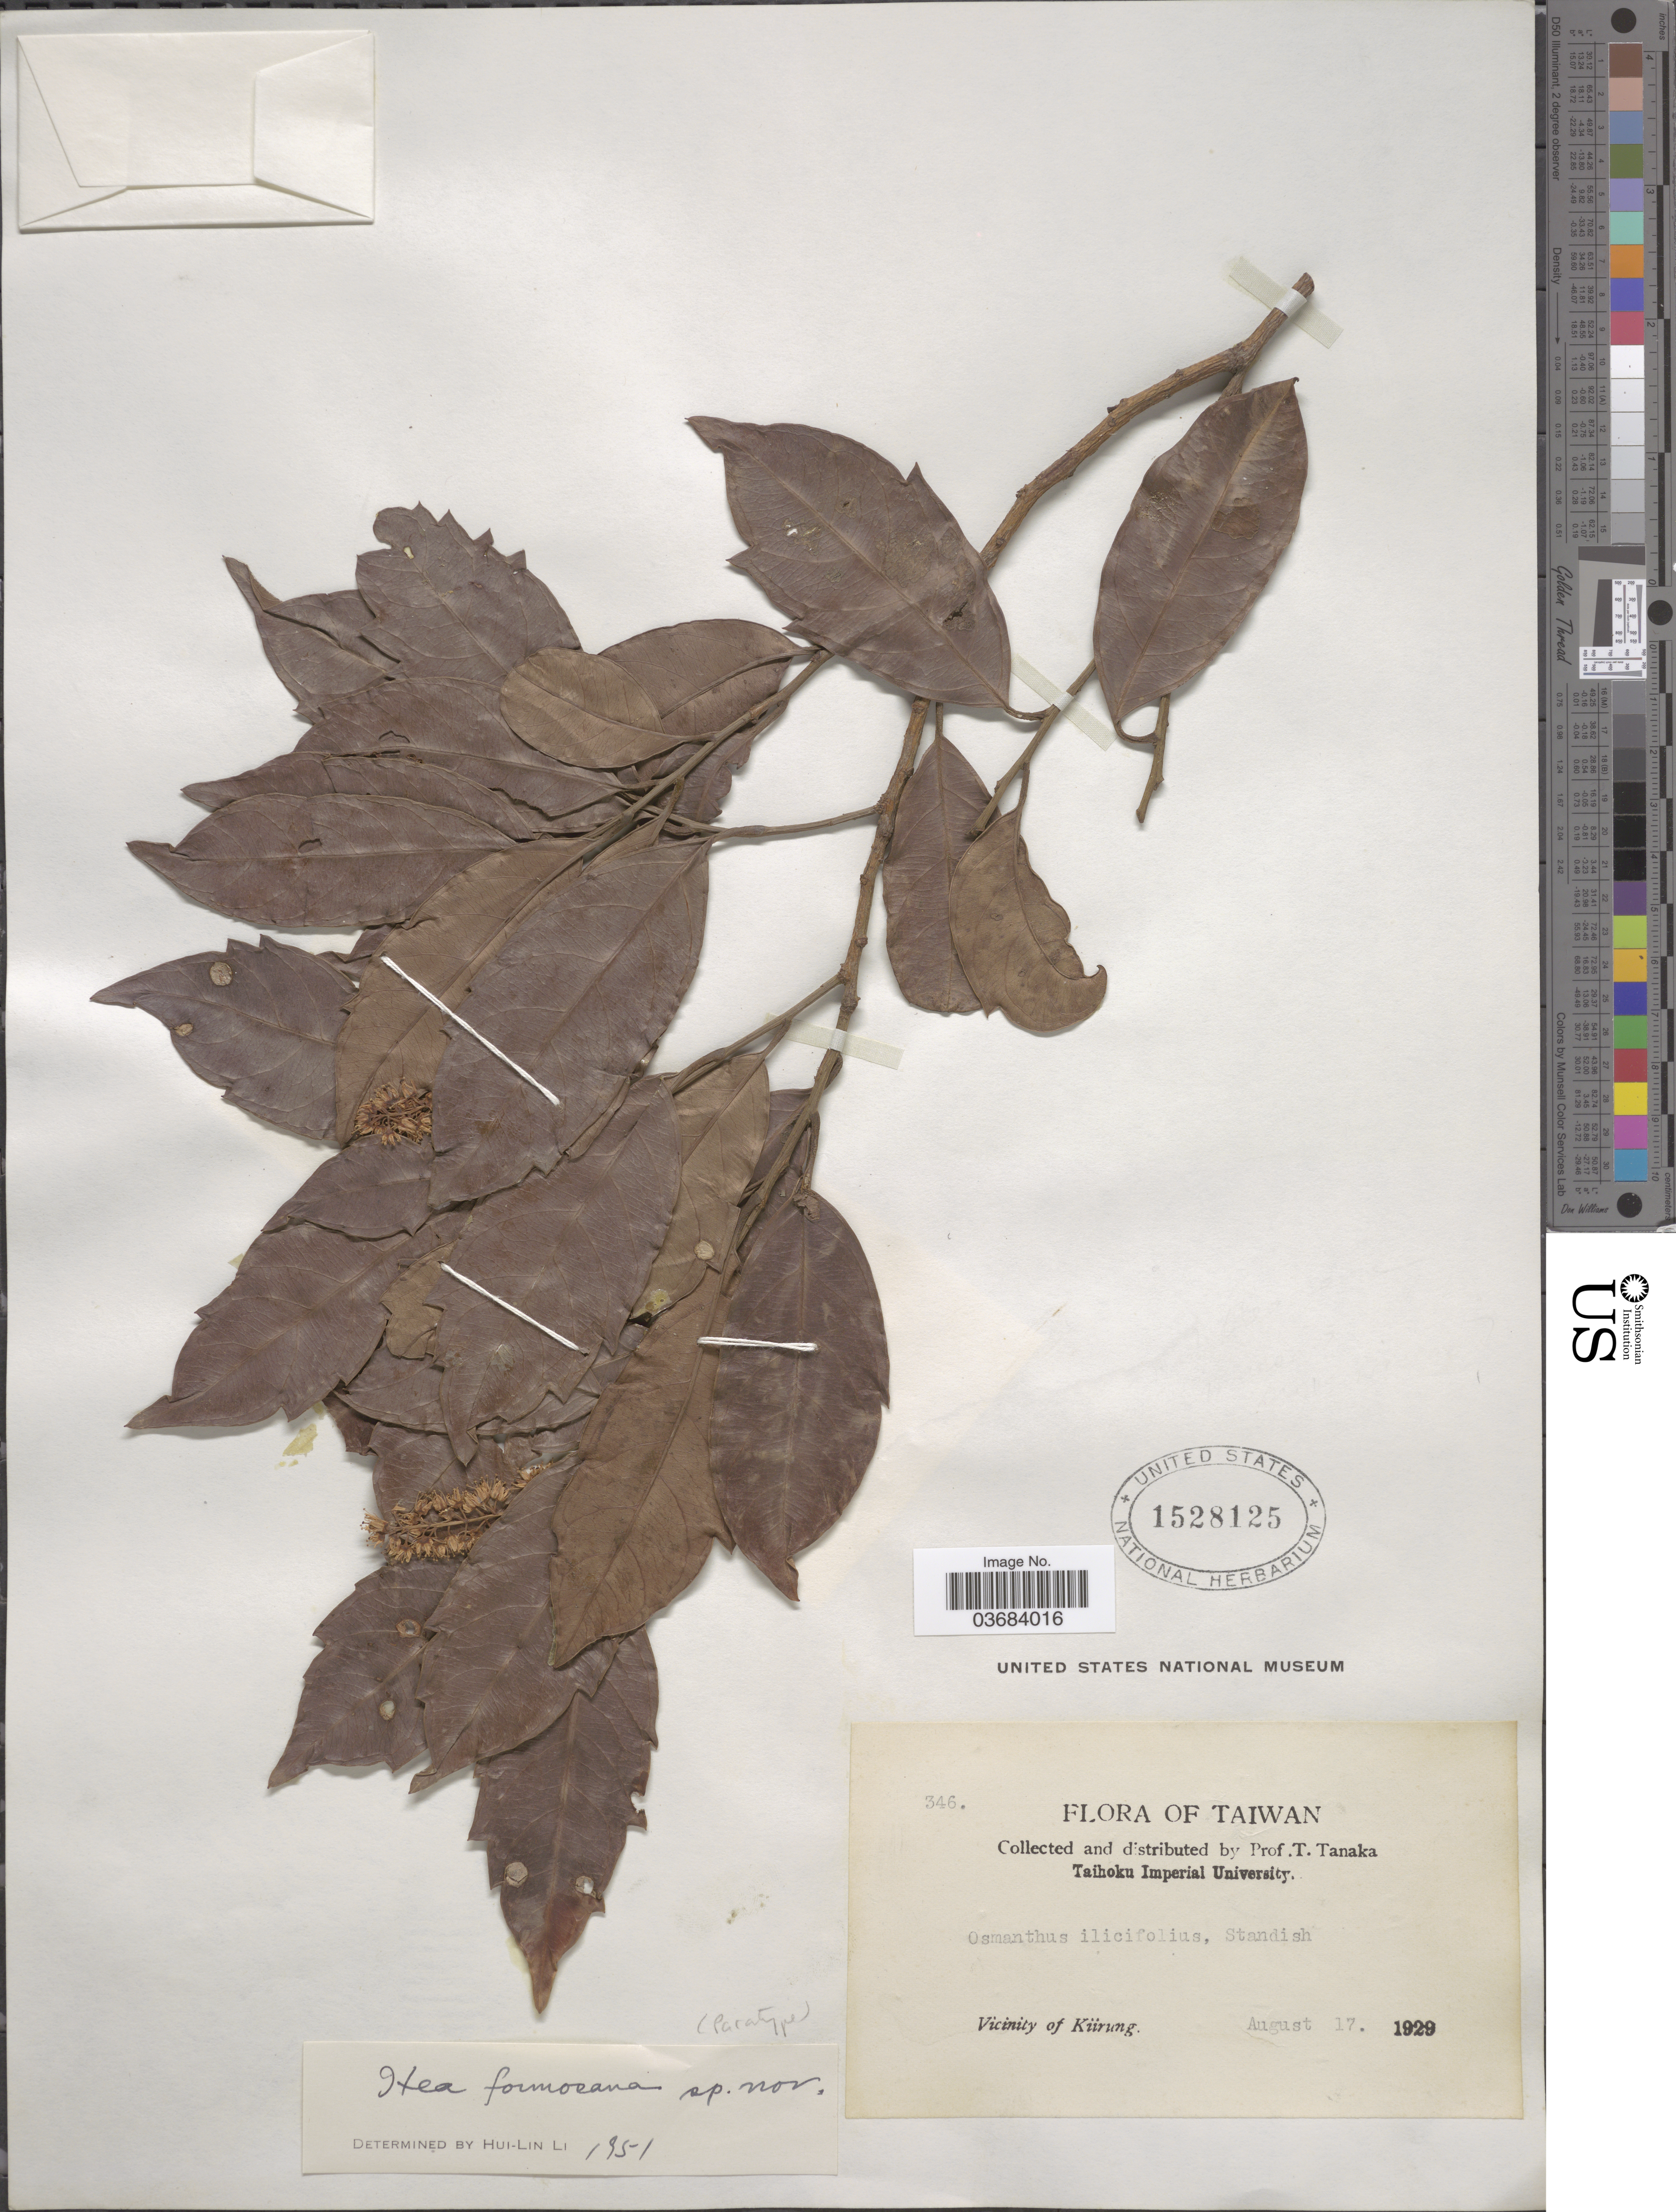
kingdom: Plantae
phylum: Tracheophyta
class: Magnoliopsida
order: Saxifragales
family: Iteaceae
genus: Itea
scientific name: Itea formosana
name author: H.L. Li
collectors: T. Tanaka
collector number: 346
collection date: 1929-08-17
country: Taiwan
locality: Vicinity of Kürung.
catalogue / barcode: US 1528125